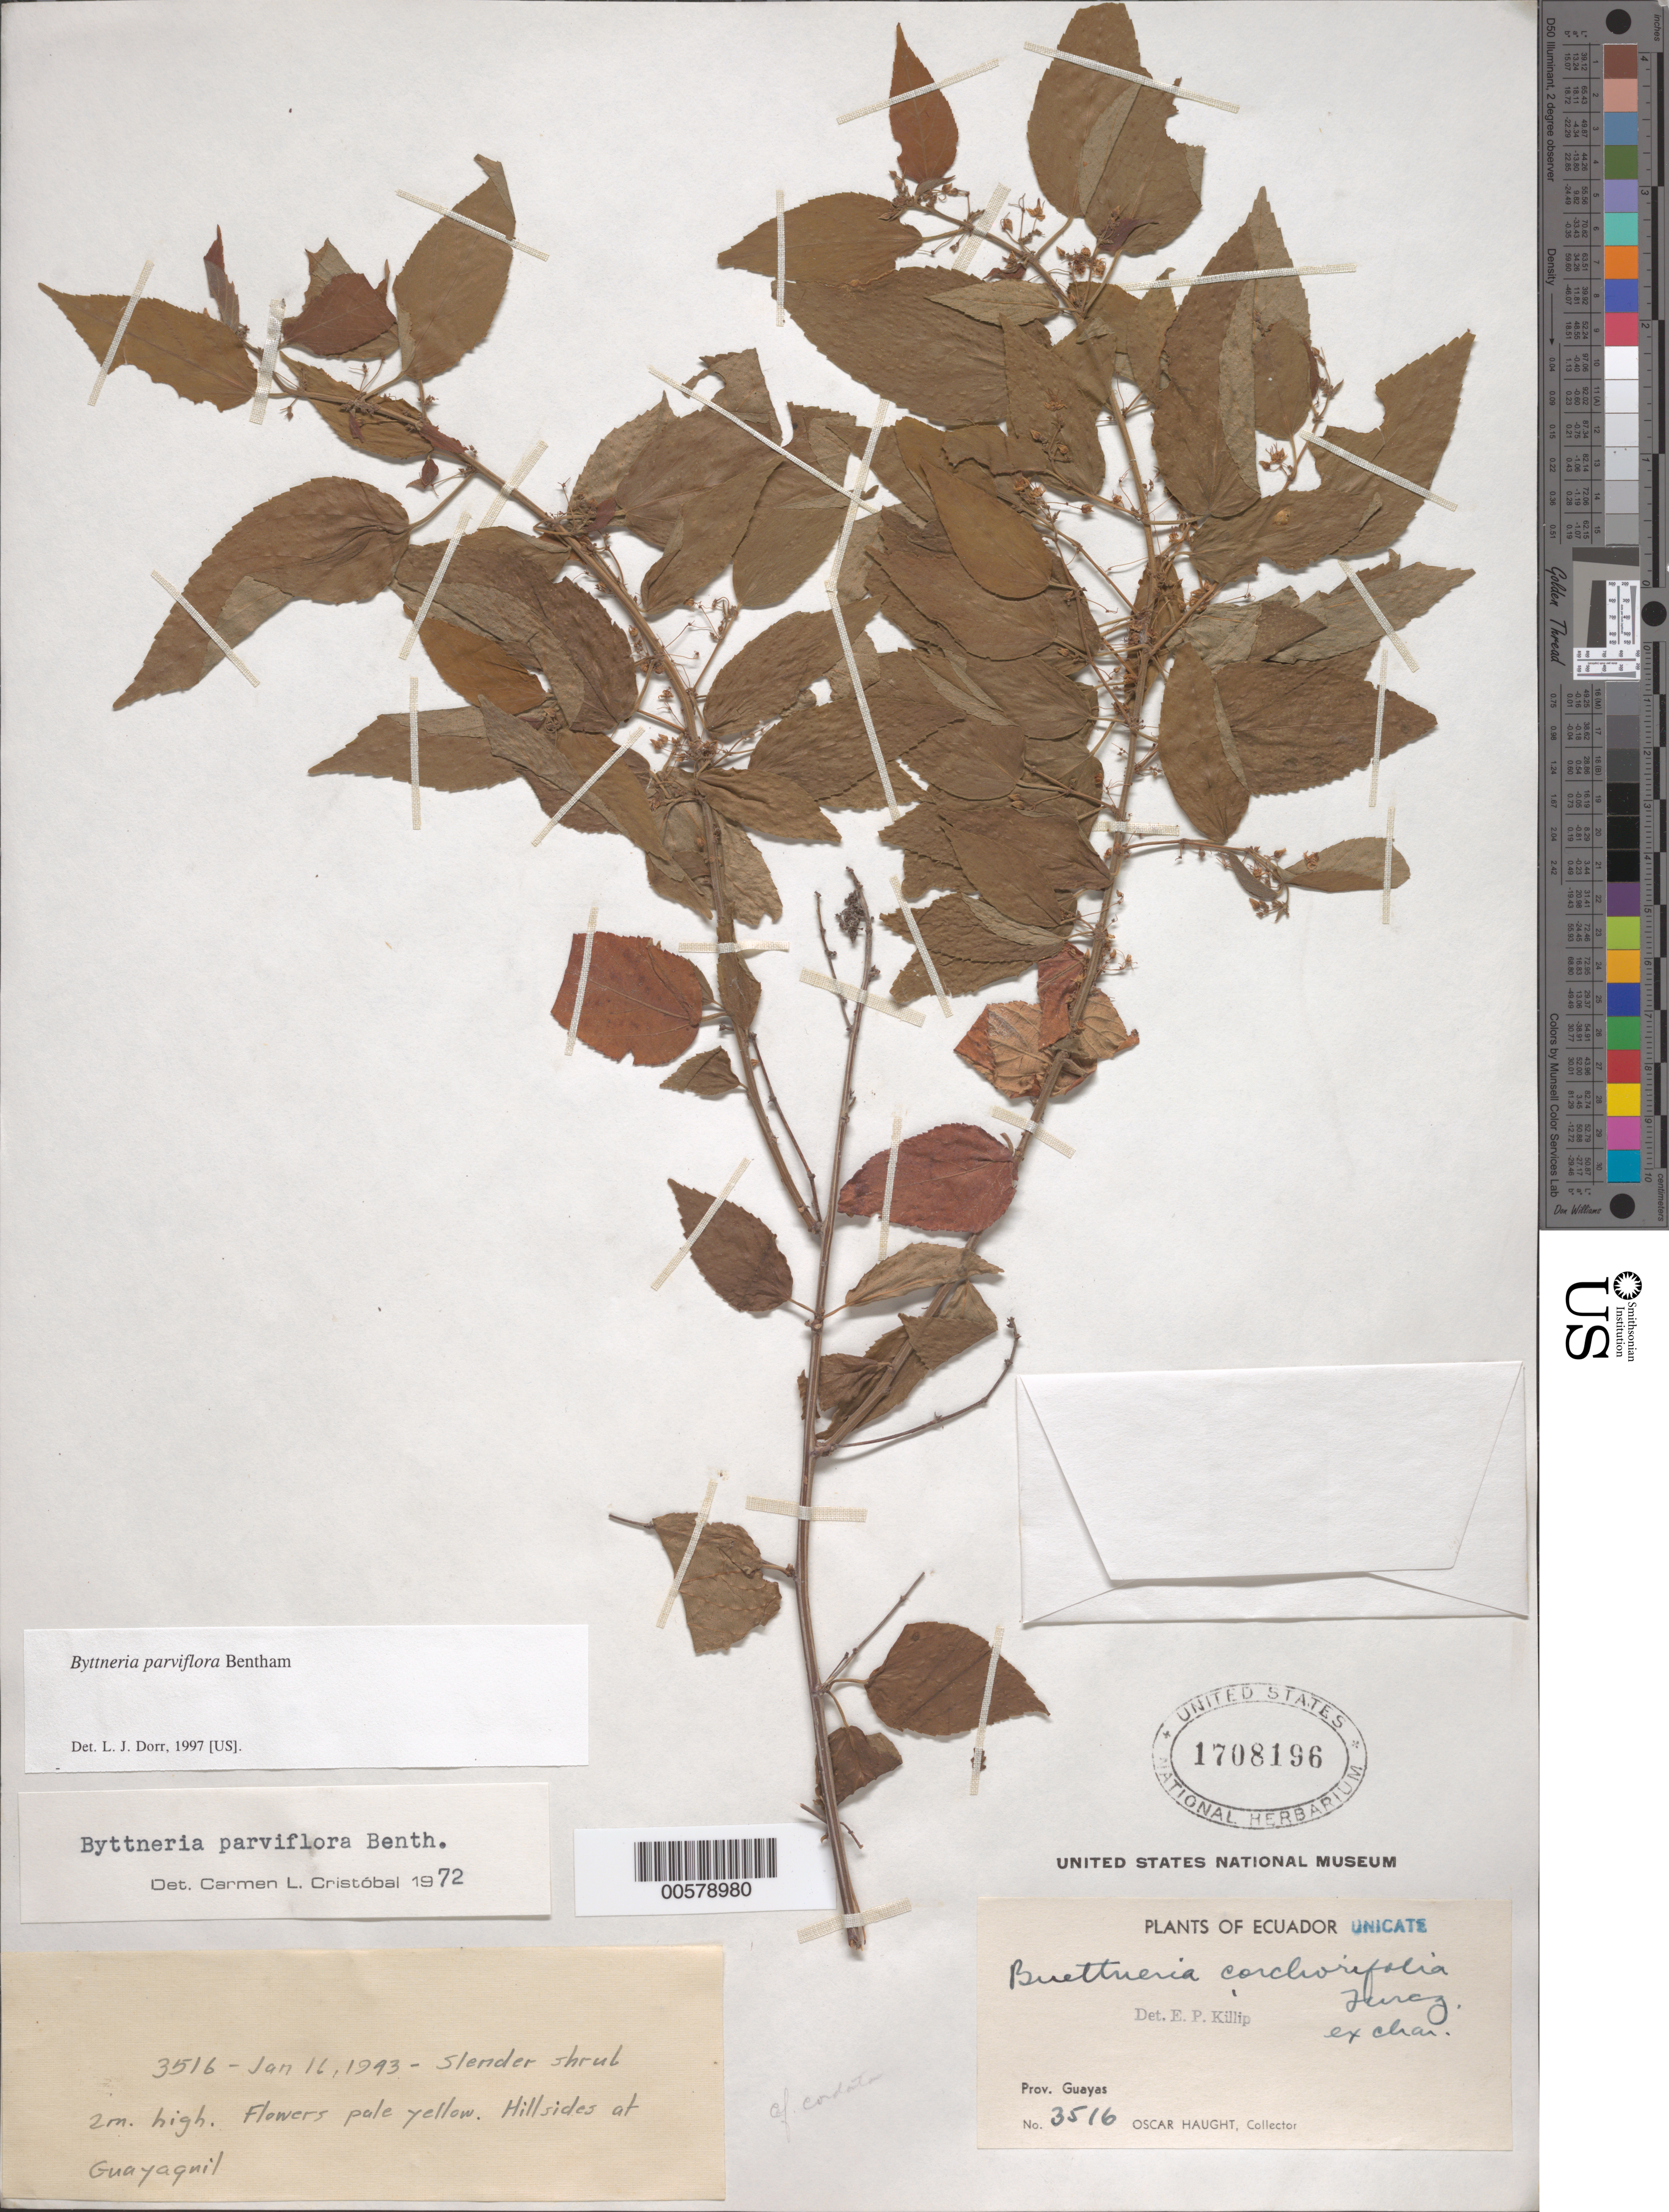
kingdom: Plantae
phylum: Tracheophyta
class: Magnoliopsida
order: Malvales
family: Malvaceae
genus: Byttneria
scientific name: Byttneria parviflora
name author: Benth.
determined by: Cristóbal, C. L.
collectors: O. L. Haught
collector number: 3516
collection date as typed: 16 Jab 1943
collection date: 1943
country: Ecuador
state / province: Guayas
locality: Hillsides at Guayaquil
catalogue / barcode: US 1708196